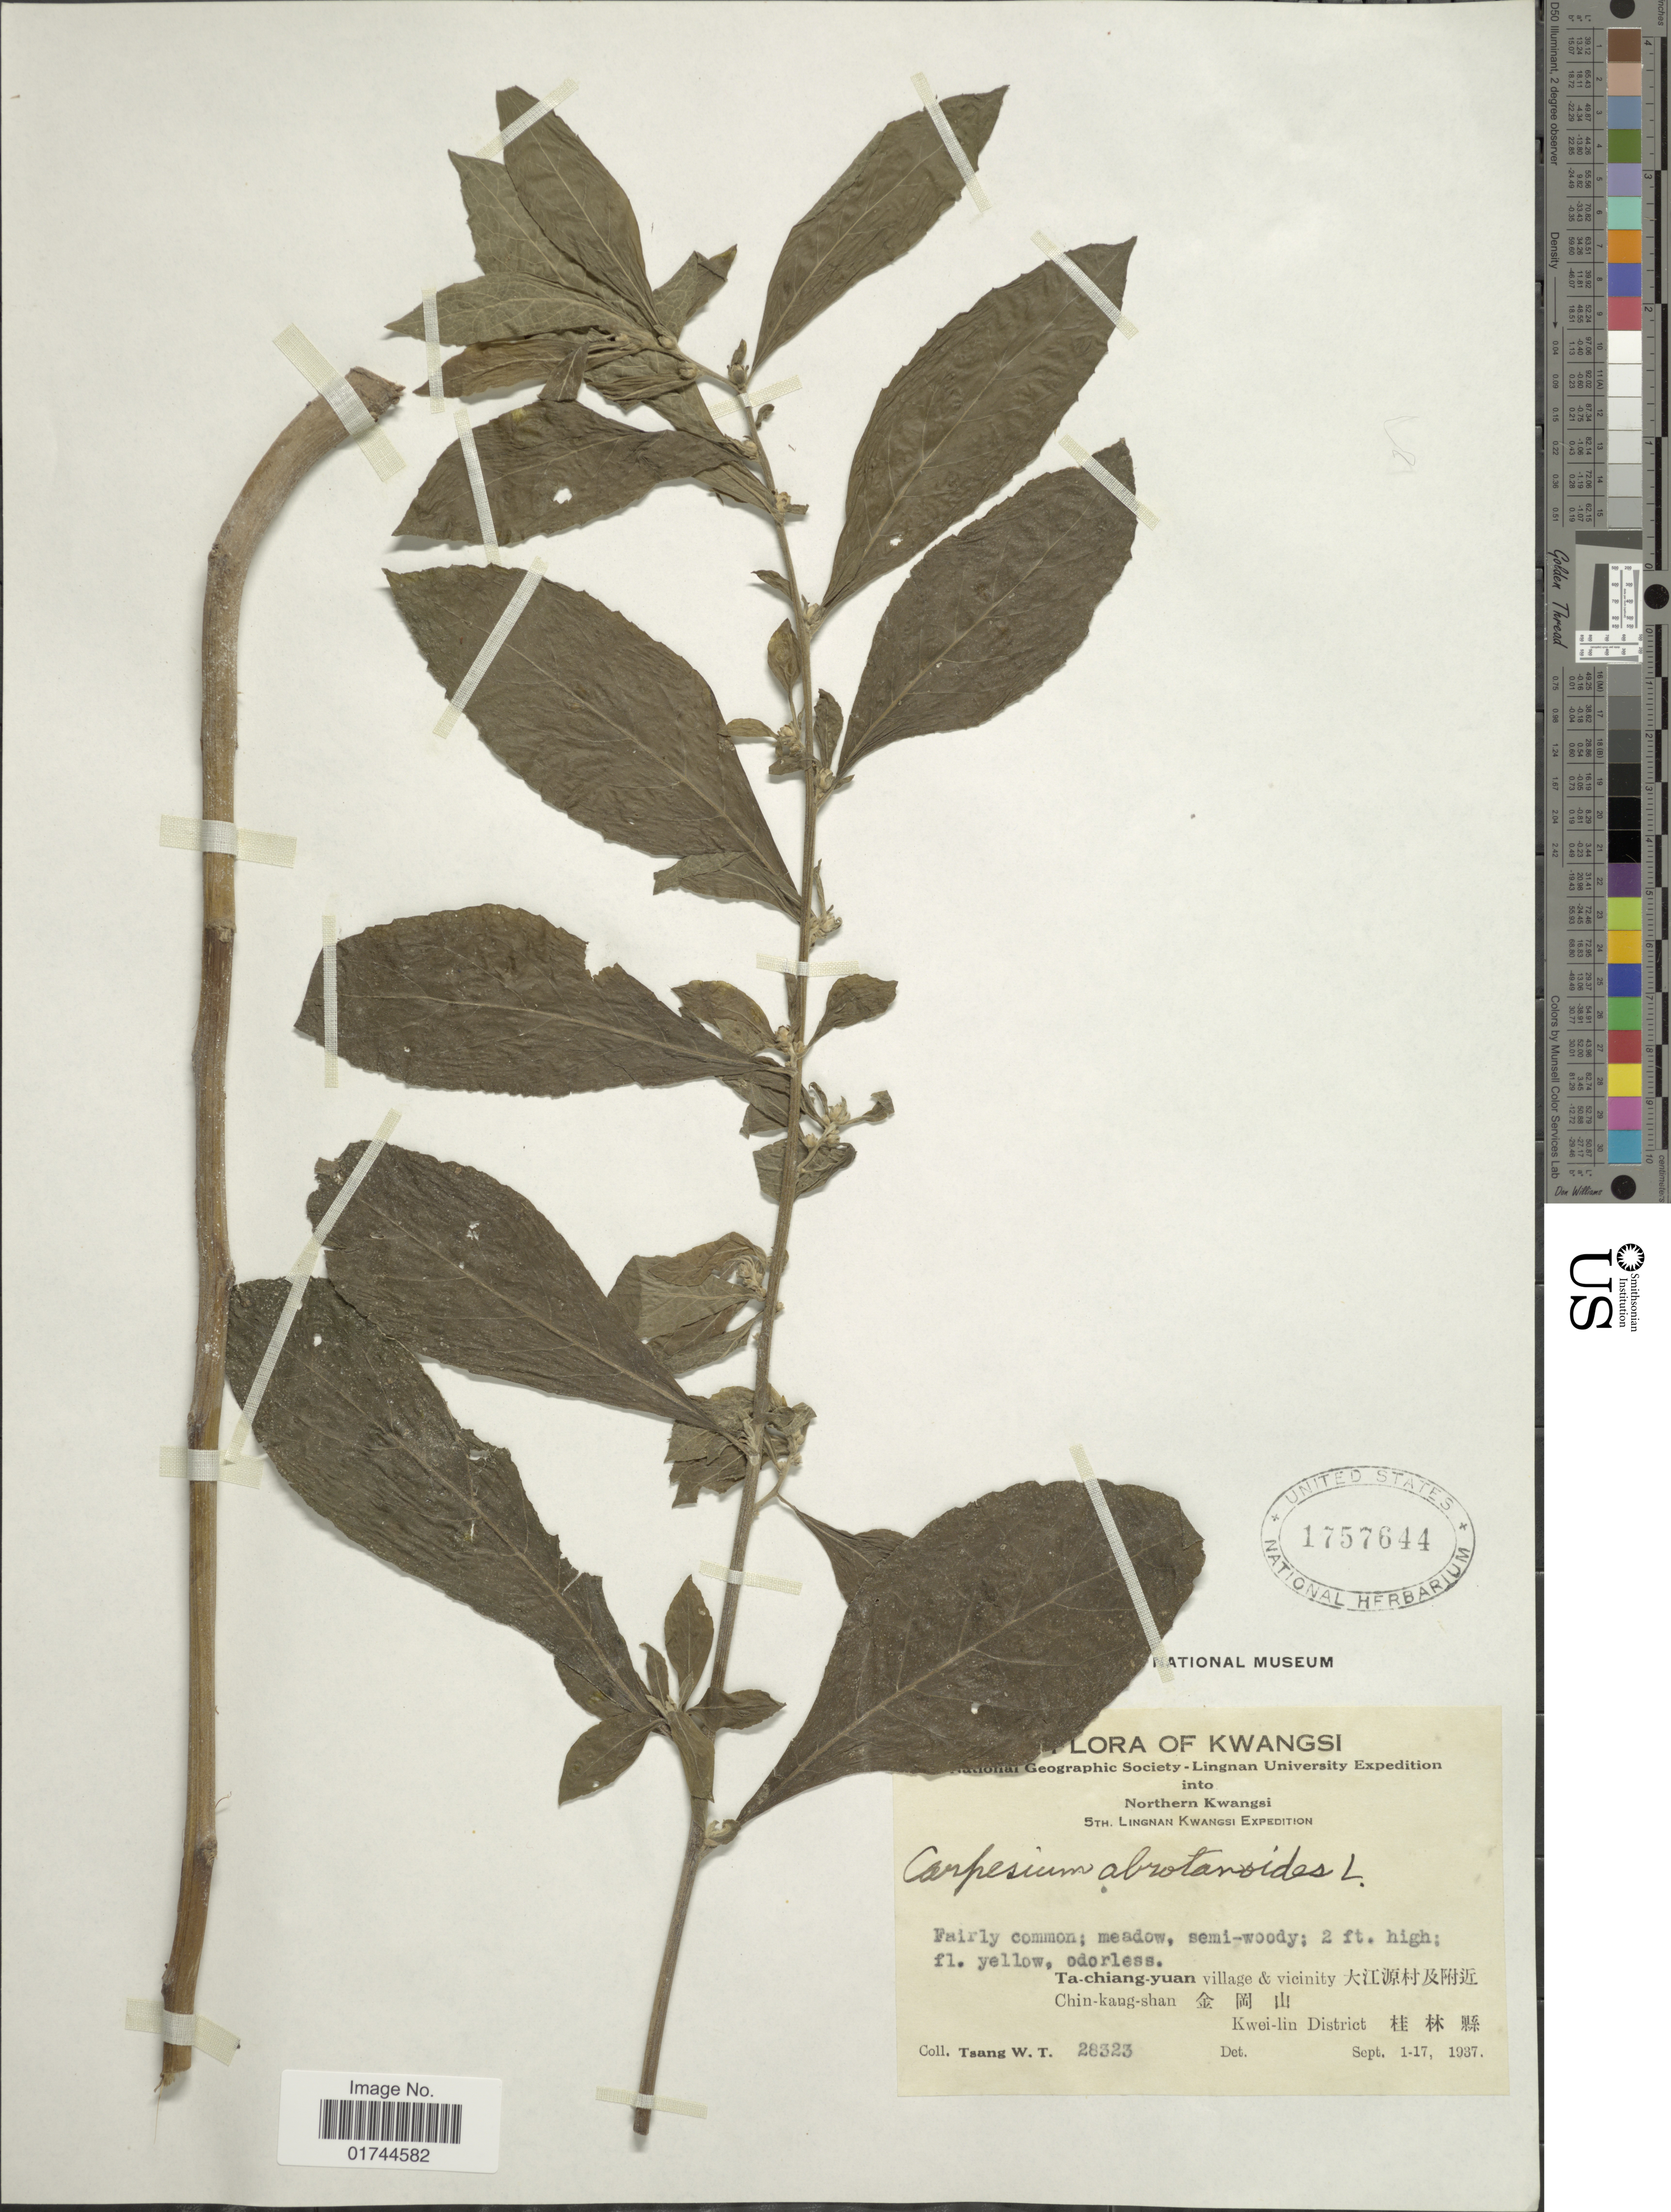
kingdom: Plantae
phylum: Tracheophyta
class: Magnoliopsida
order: Asterales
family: Asteraceae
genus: Carpesium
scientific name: Carpesium abrotanoides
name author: L.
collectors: W. T. Tsang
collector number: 28323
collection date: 1937-09-01/1937-09-17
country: China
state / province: Guangxi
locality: Ta-Chiang-yuan village & vicinity, Chin-kang-shan, Kwei-lin District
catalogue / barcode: US 1757644